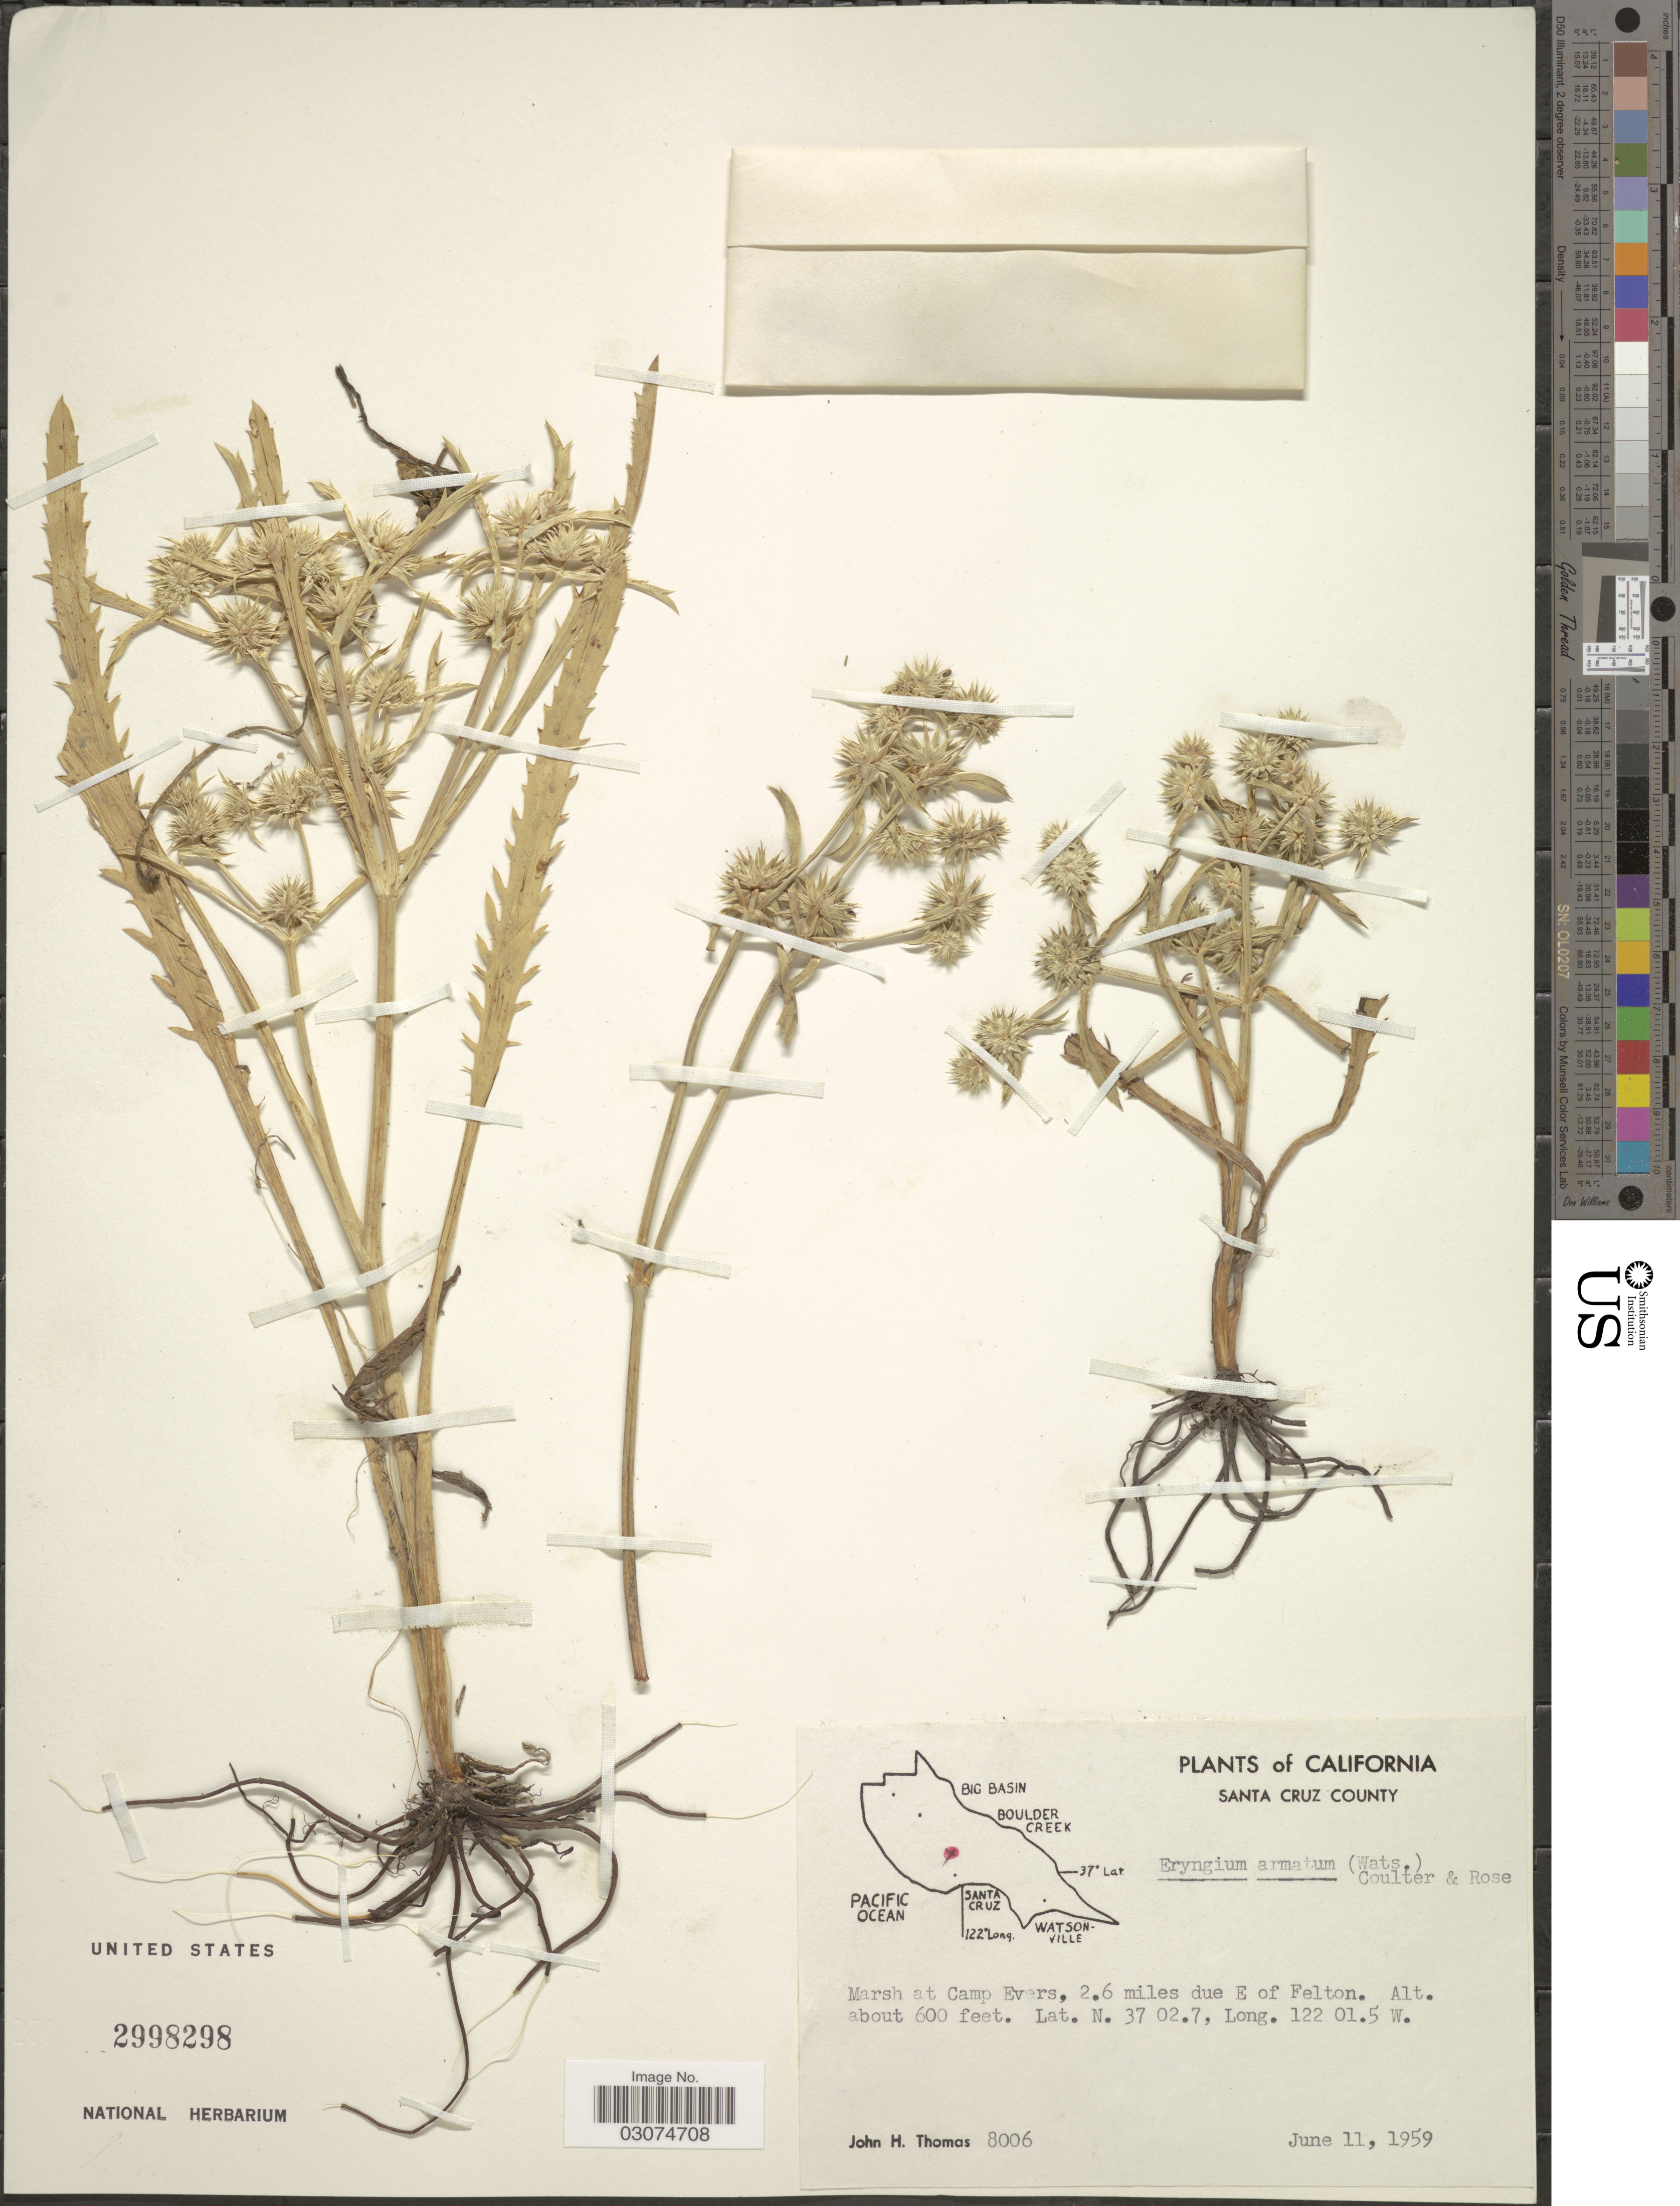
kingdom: Plantae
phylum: Tracheophyta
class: Magnoliopsida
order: Apiales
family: Apiaceae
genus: Eryngium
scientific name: Eryngium armatum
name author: (S. Watson) J.M. Coult. & Rose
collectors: J. H. Thomas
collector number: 8006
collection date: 1959-06-11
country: United States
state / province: California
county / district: Santa Cruz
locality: Santa Cruz County. Marsh at Camp Evers, 2.6 miles due E of Felton.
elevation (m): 183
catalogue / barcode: US 2998298